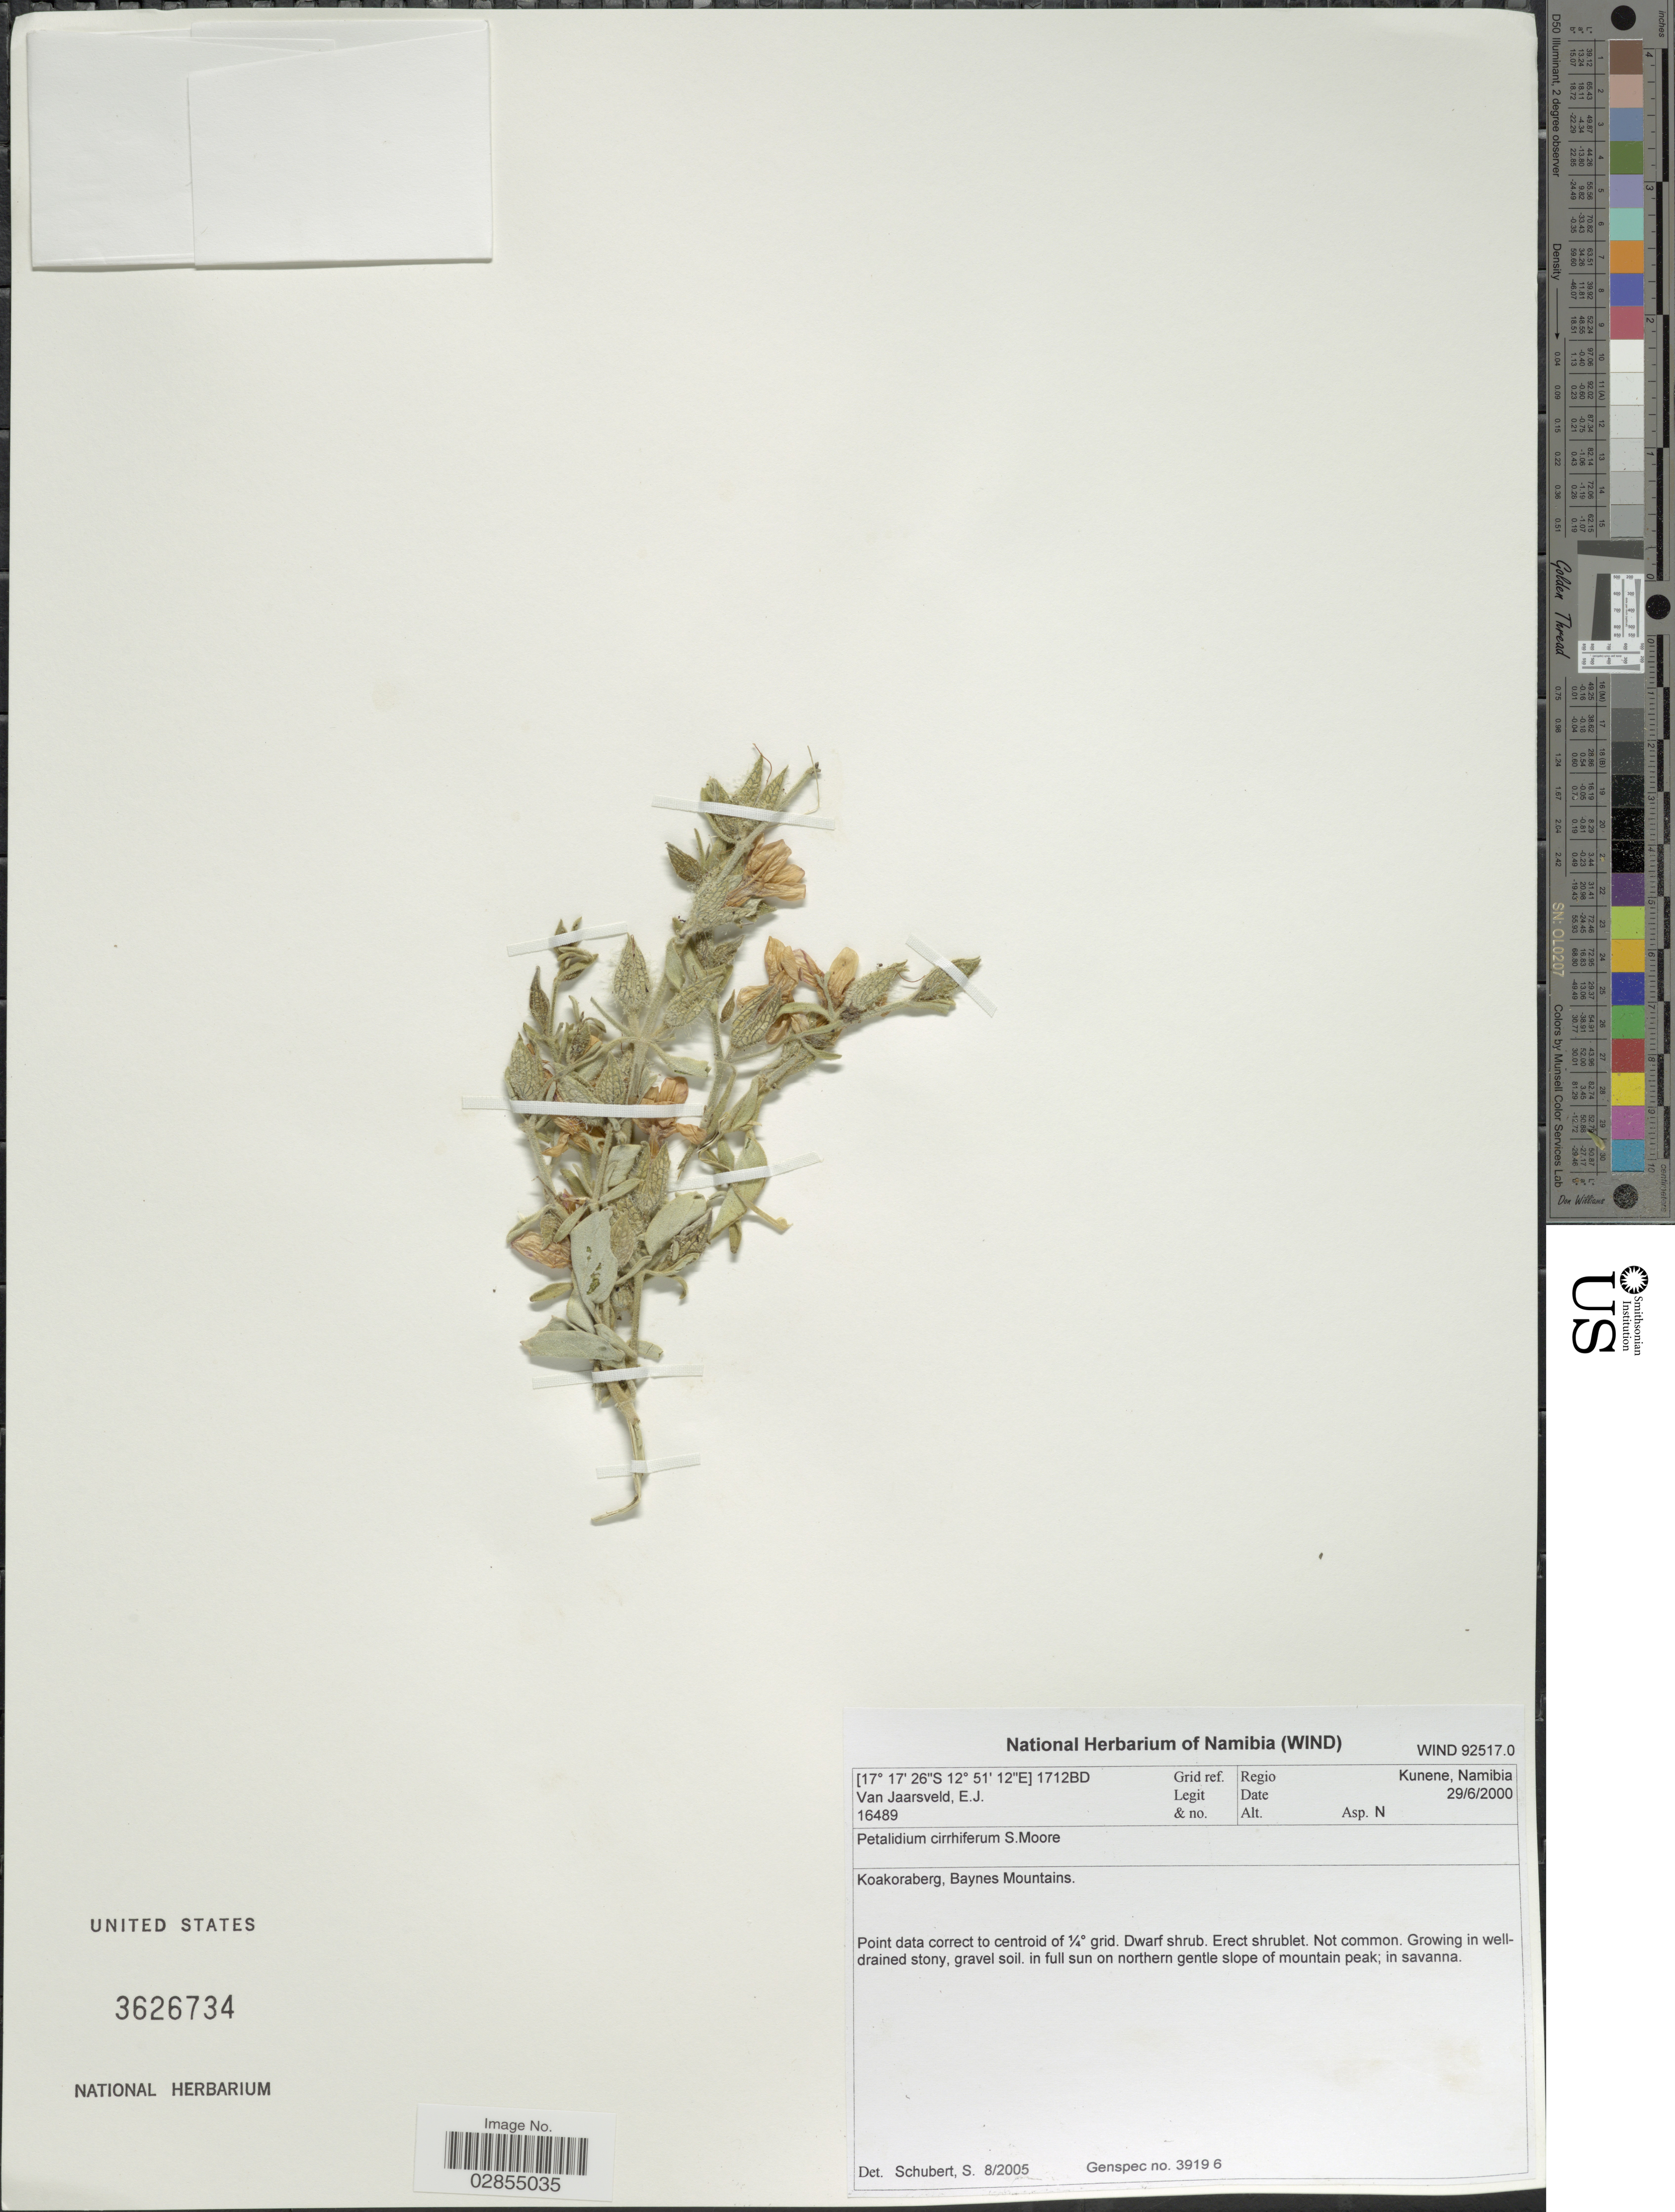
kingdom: Plantae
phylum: Tracheophyta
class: Magnoliopsida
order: Lamiales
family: Acanthaceae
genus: Petalidium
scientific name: Petalidium cirrhiferum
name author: S. Moore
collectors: E. van Jaarsveld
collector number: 16489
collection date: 2000-06-29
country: Namibia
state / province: Kunene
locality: Regio Kunene, Koakoraberg, Baynes Mountains.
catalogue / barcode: US 3626734